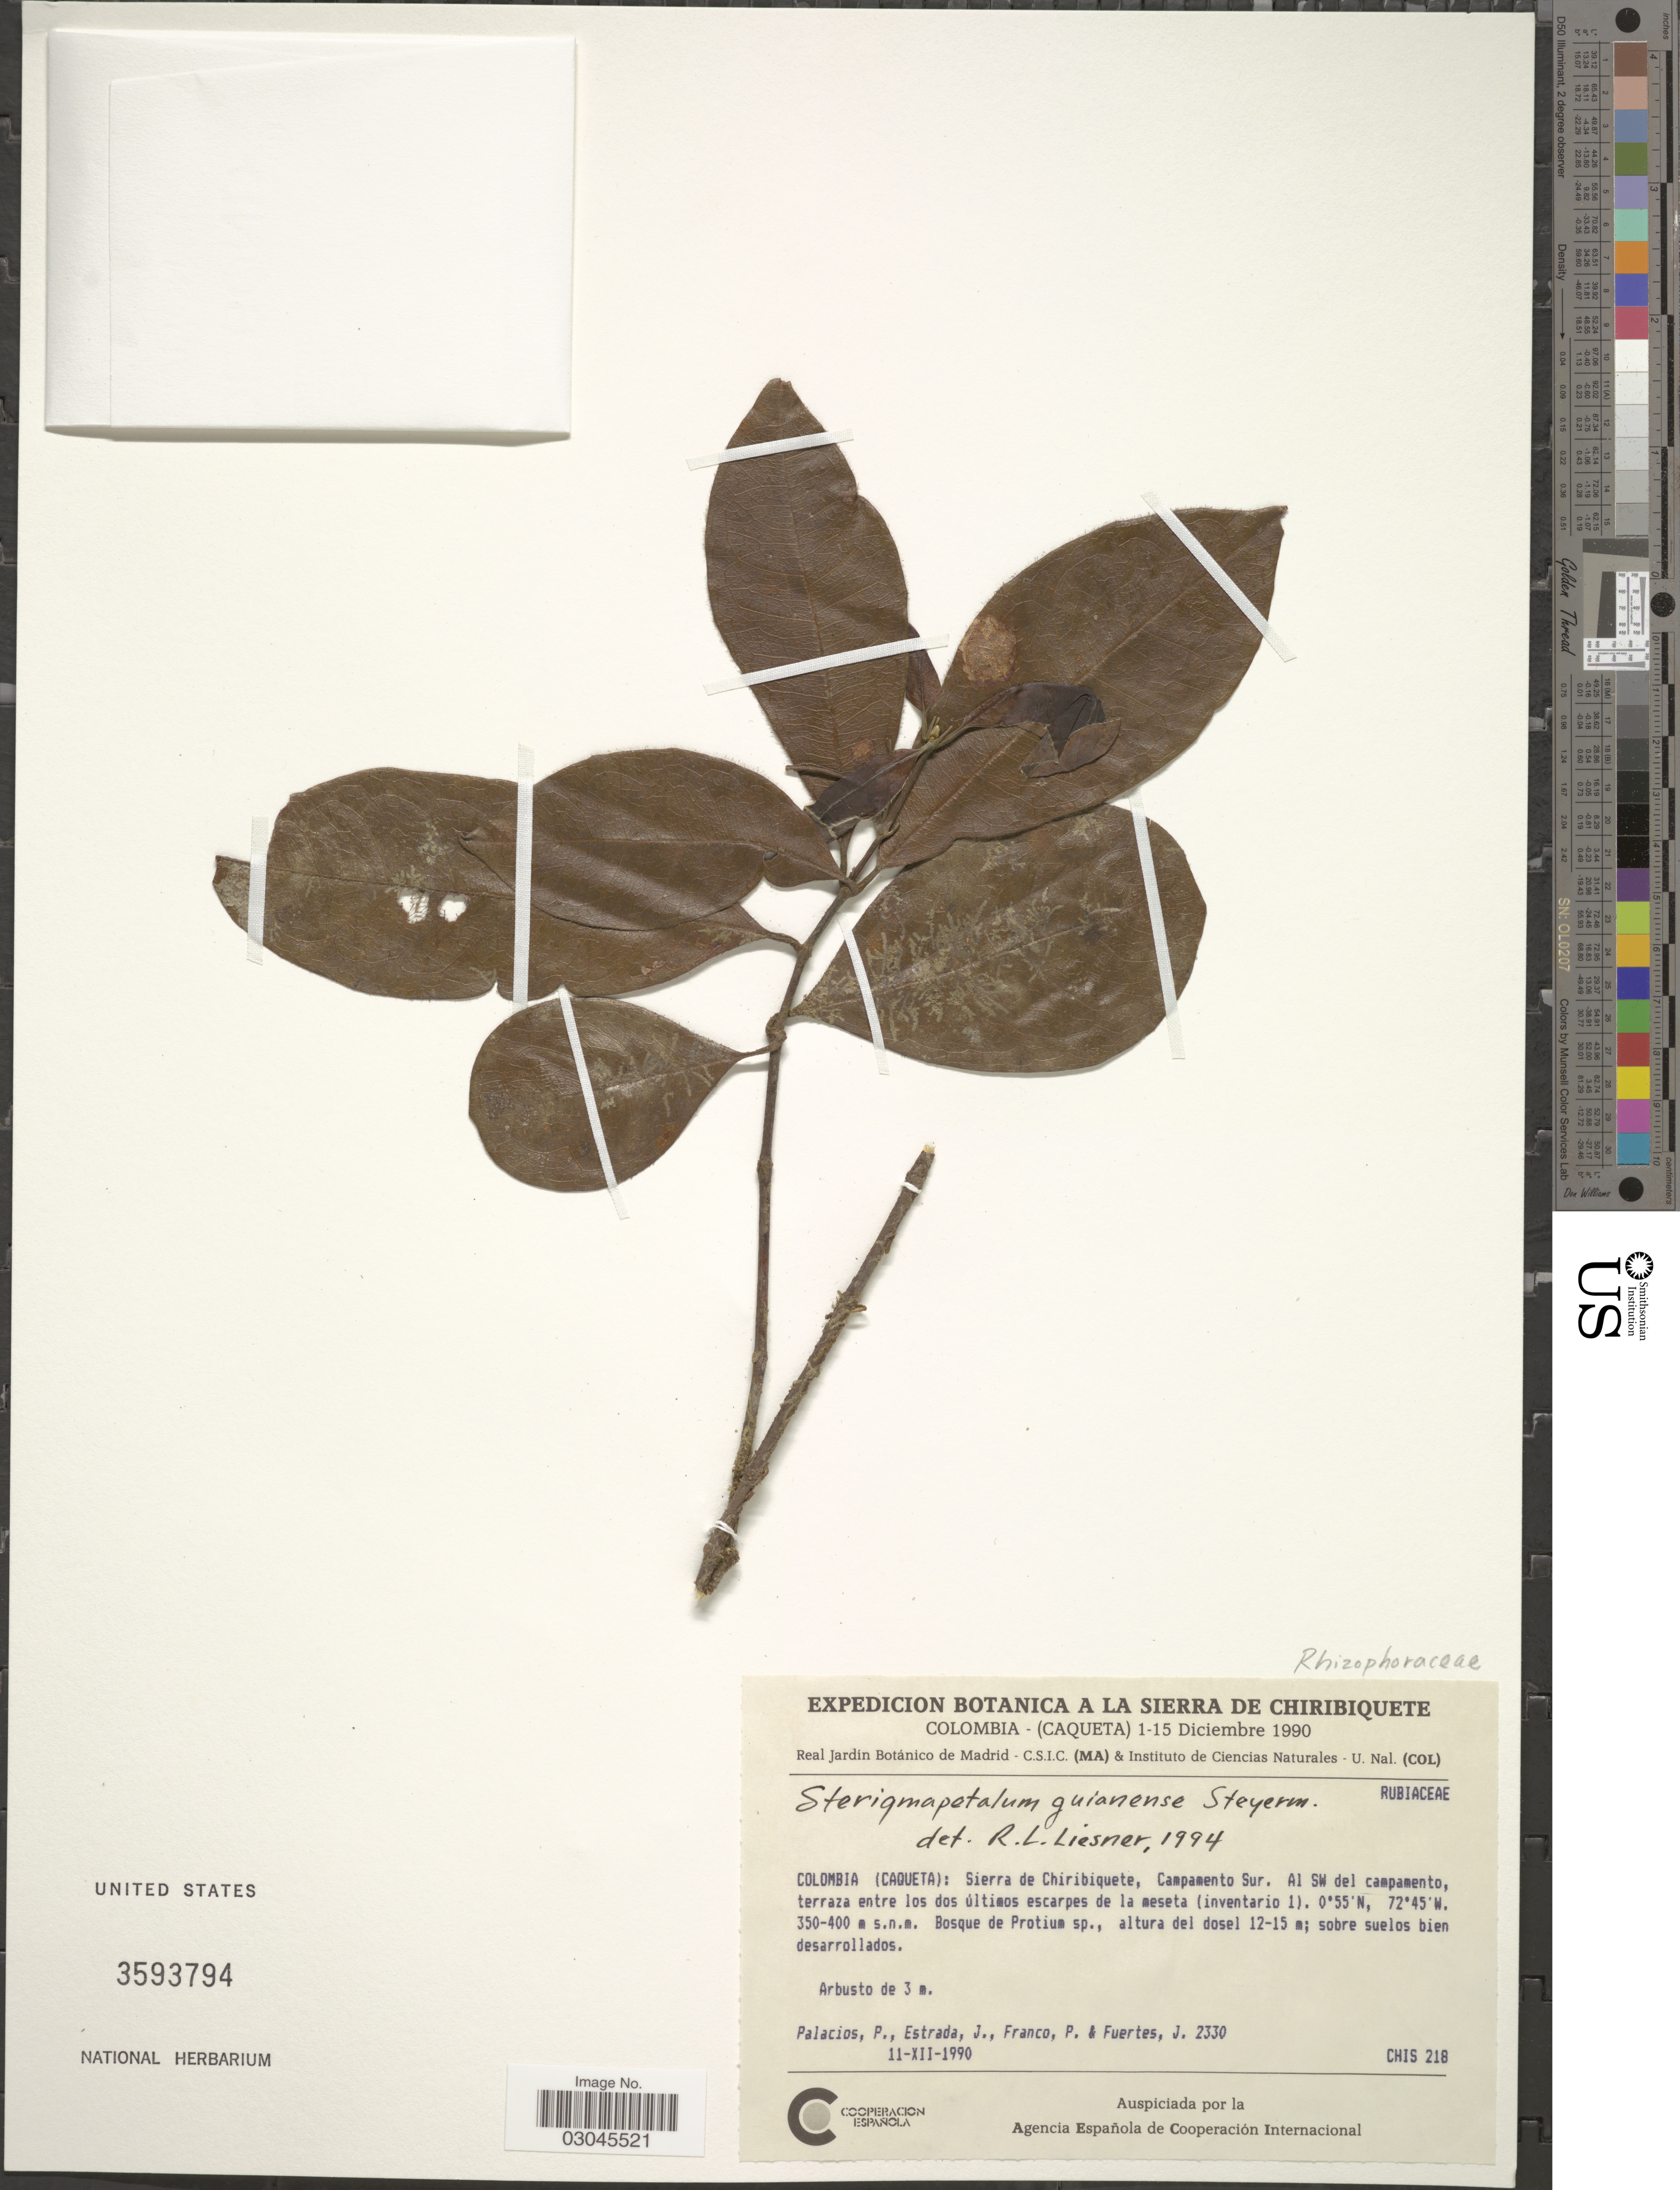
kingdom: Plantae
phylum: Tracheophyta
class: Magnoliopsida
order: Malpighiales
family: Rhizophoraceae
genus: Sterigmapetalum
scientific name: Sterigmapetalum guianense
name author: Steyerm.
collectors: P. Palacios, J. Estrada, P. Franco & J. Fuertes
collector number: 2330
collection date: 1990-12-11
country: Colombia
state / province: Caquetá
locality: Sierra de Chiribiquete, Campamento Sur. Al SW del campamento, terraza entre los dos últimos escarpes de la meseta (inventario 1).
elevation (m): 350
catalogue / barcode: US 3593794